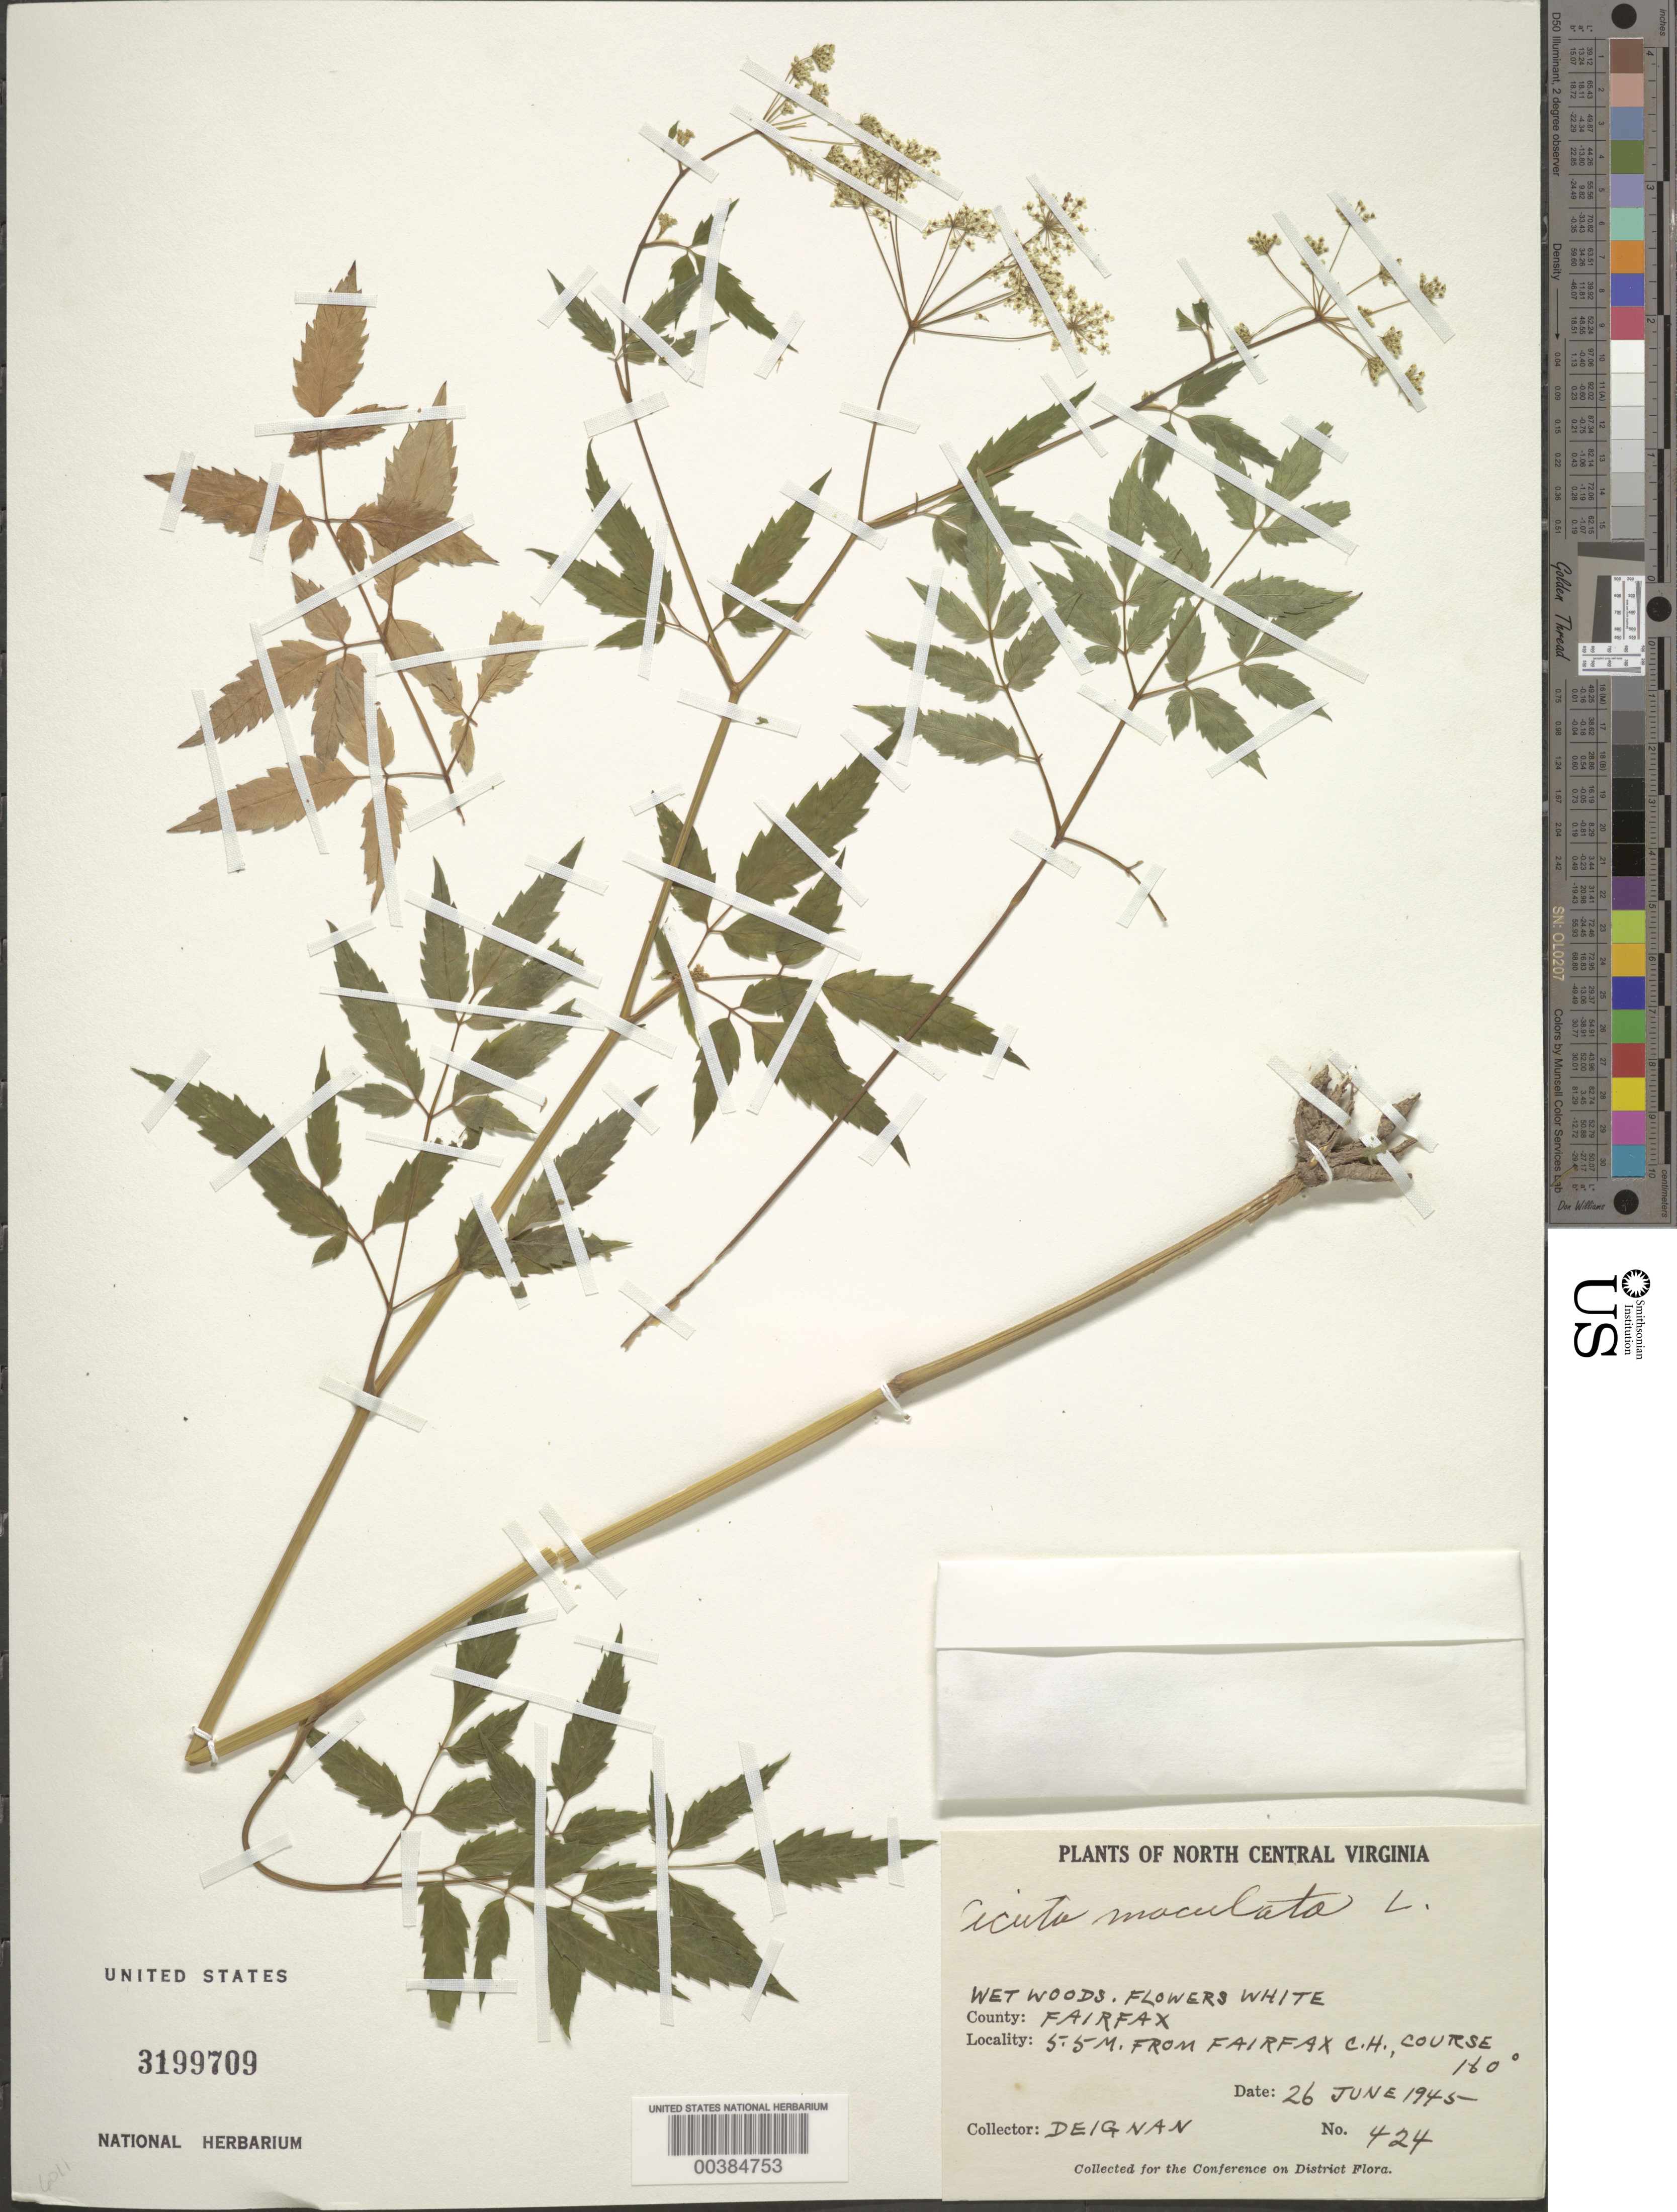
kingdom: Plantae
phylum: Tracheophyta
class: Magnoliopsida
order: Apiales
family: Apiaceae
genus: Cicuta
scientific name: Cicuta maculata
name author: L.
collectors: H. Deignan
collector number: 424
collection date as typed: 26 Jun 1945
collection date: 1945-06-26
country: United States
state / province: Virginia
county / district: Fairfax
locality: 5.5 M from Fairfax Court House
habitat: Wet woods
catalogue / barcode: US 3199709